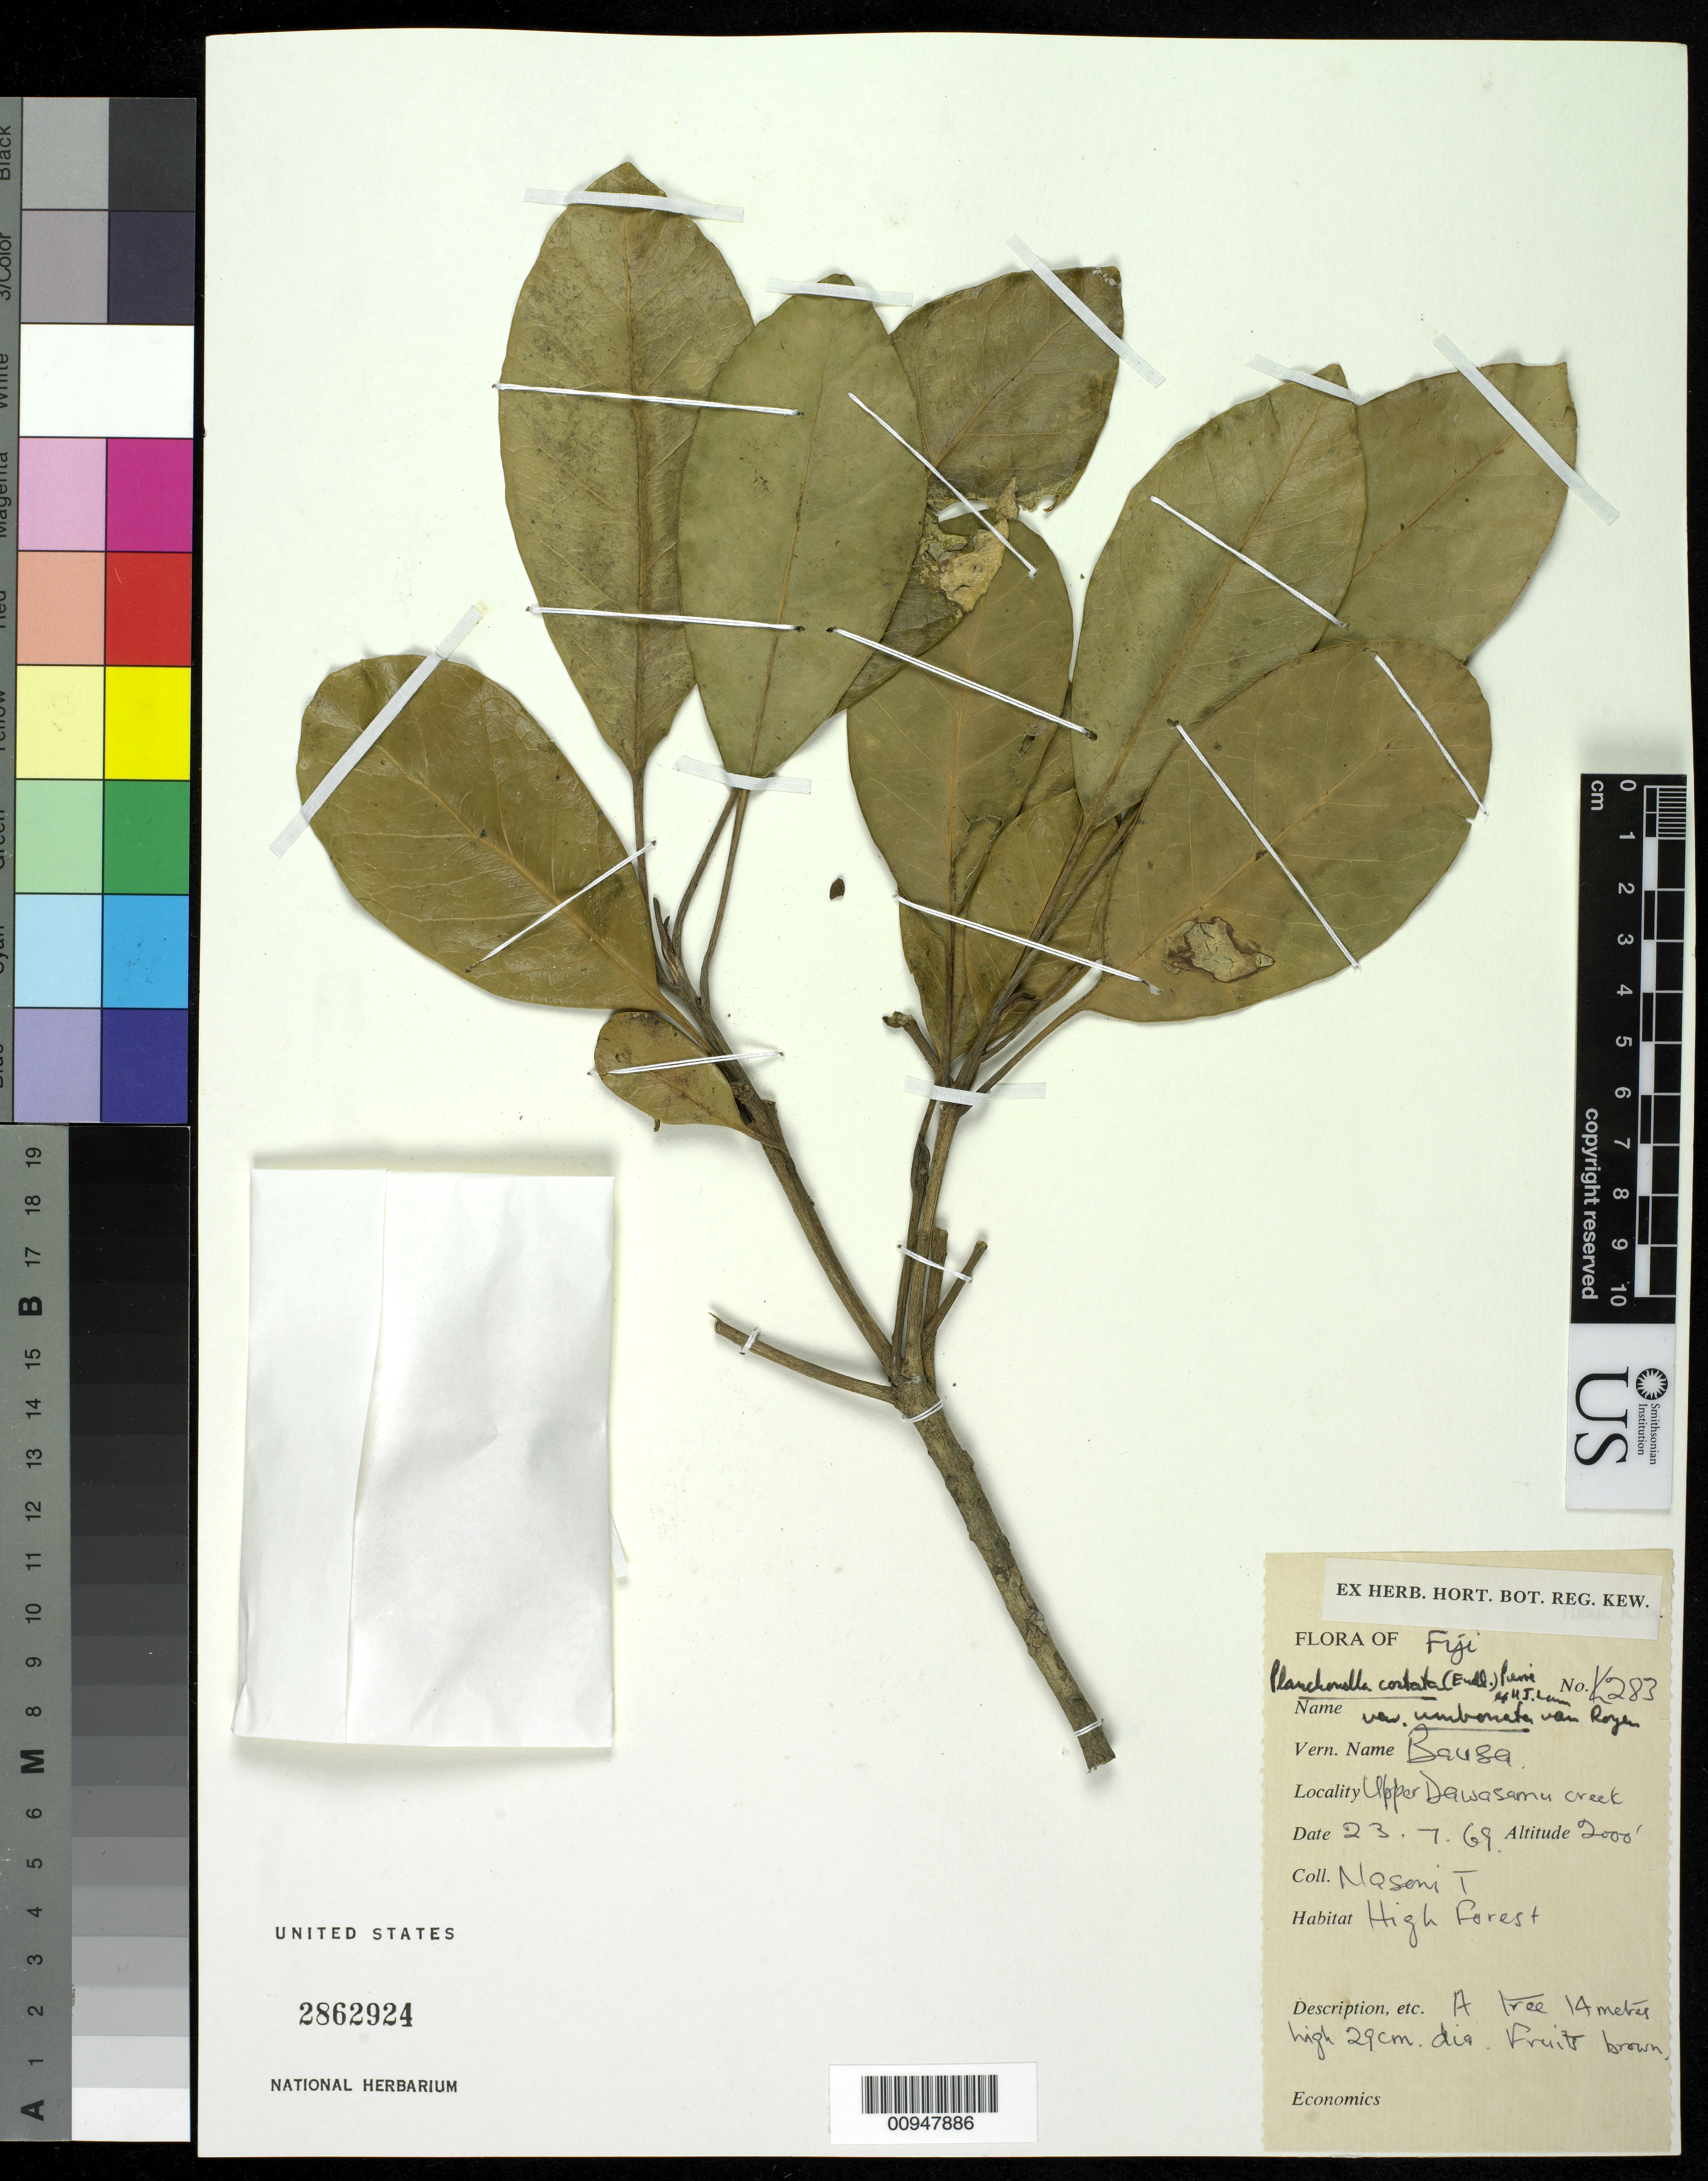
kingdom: Plantae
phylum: Tracheophyta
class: Magnoliopsida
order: Ericales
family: Sapotaceae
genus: Planchonella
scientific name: Planchonella umbonata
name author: (P. Royen) A.C. Sm.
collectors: T. Nasoni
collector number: K 283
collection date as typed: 23 Jul 1969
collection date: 1969-07-23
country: Fiji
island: Viti Levu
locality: Fiji, upper Dawasamu creek, high forest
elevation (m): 610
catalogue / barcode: US 2862924